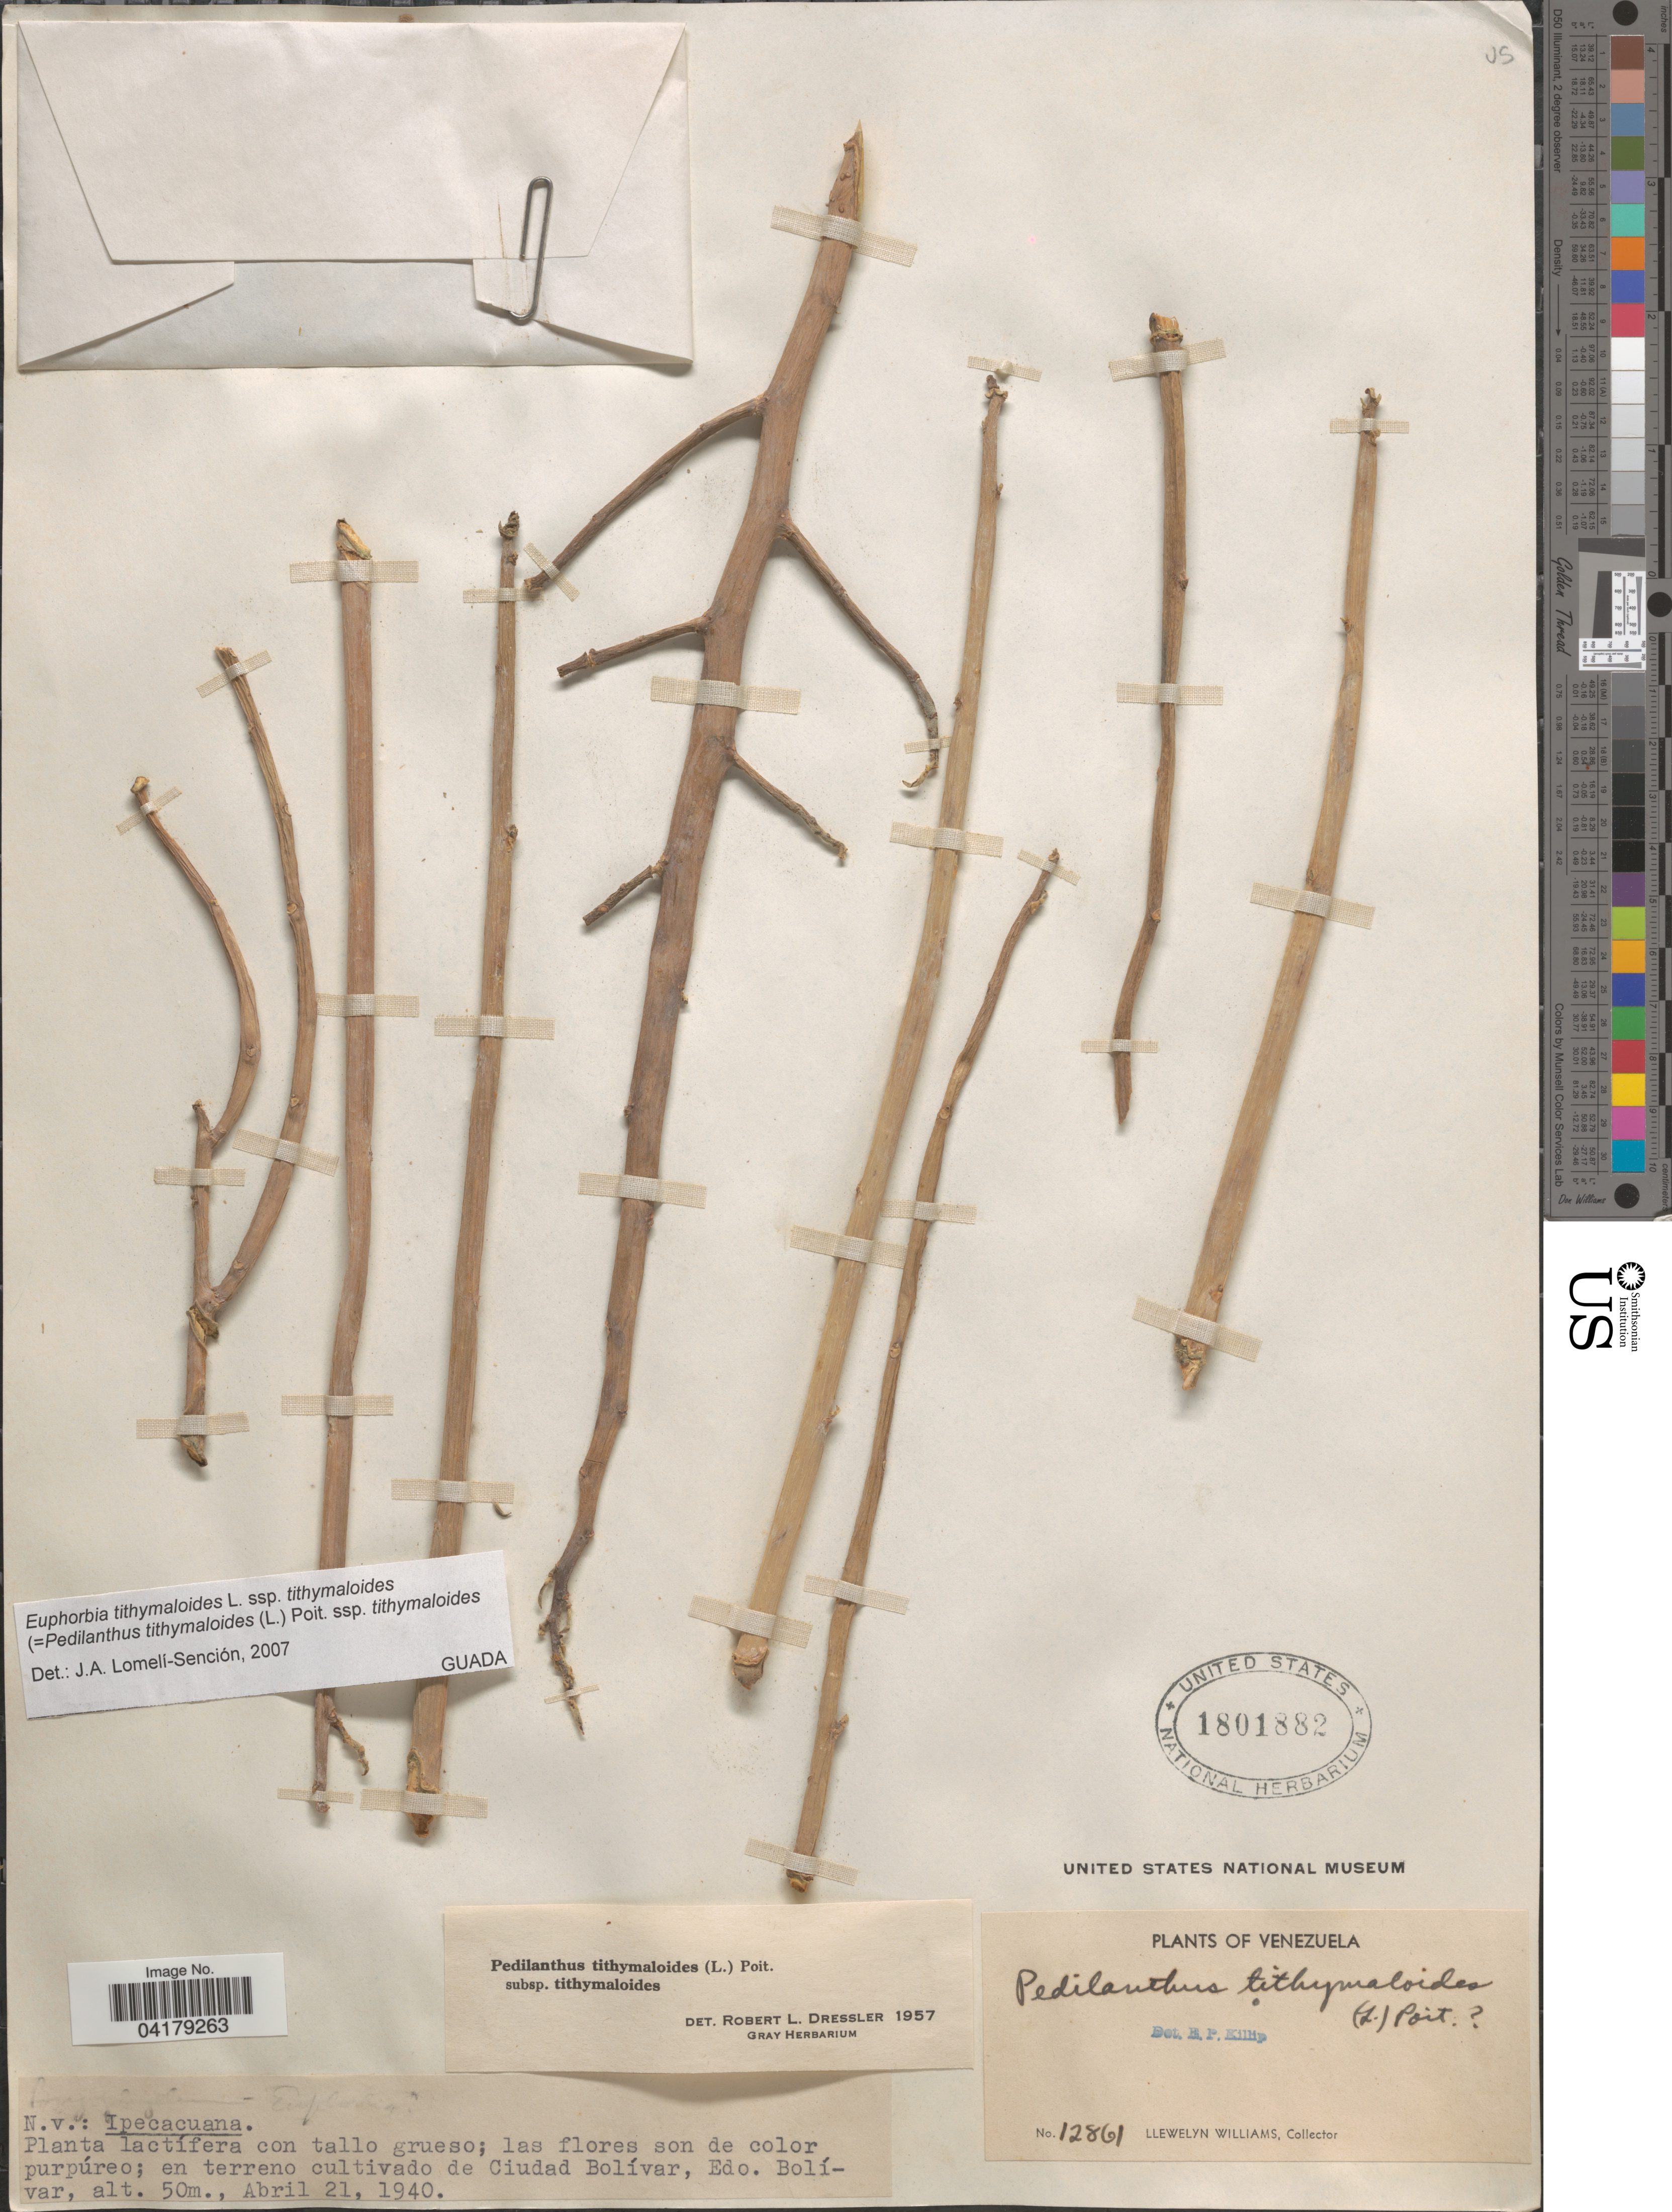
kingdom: Plantae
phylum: Tracheophyta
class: Magnoliopsida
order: Malpighiales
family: Euphorbiaceae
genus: Euphorbia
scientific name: Euphorbia tithymaloides subsp. tithymaloides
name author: L.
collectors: Ll. Williams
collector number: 12861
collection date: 1940-04-21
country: Venezuela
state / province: Bolivar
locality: En terreno cultivado de Ciudad Bolívar.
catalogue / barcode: US 1801882